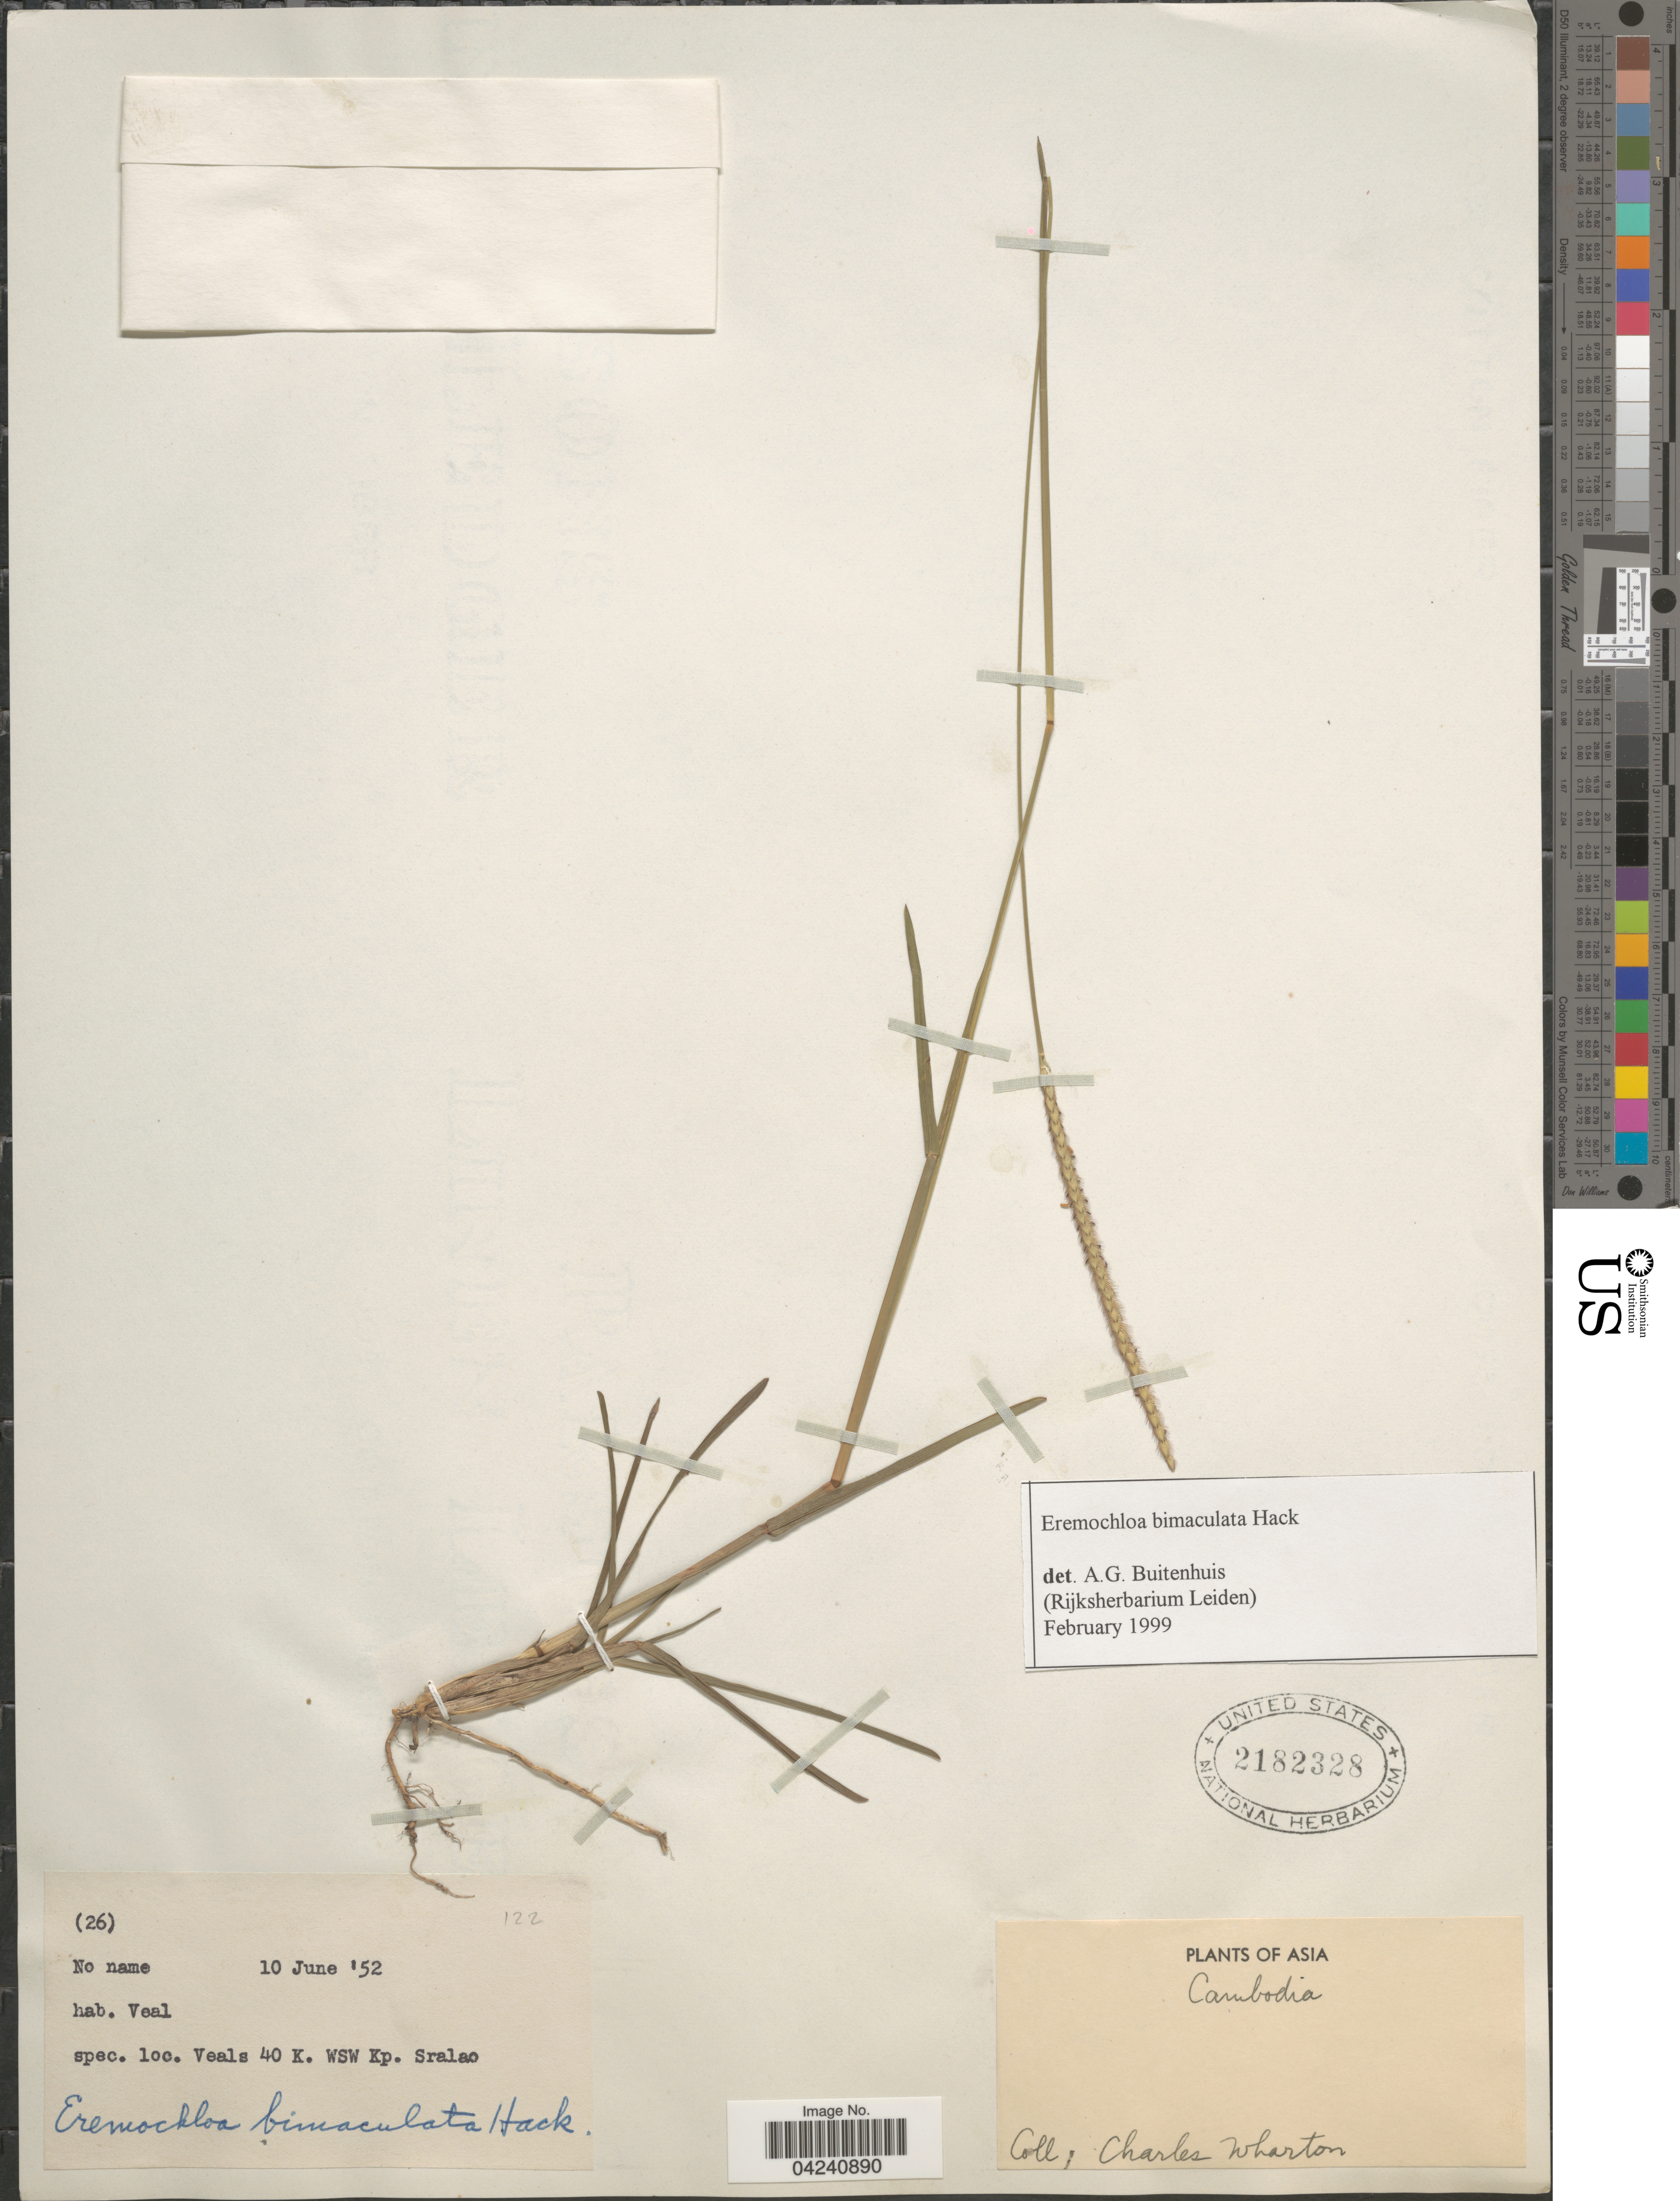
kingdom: Plantae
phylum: Tracheophyta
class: Liliopsida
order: Poales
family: Poaceae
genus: Eremochloa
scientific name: Eremochloa bimaculata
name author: Hack.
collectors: C. Wharton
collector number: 26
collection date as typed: Transcribed d/m/y: 10/6/52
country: Cambodia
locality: Veals 40 K. WSW Kp. Sralao.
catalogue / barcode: US 2182328